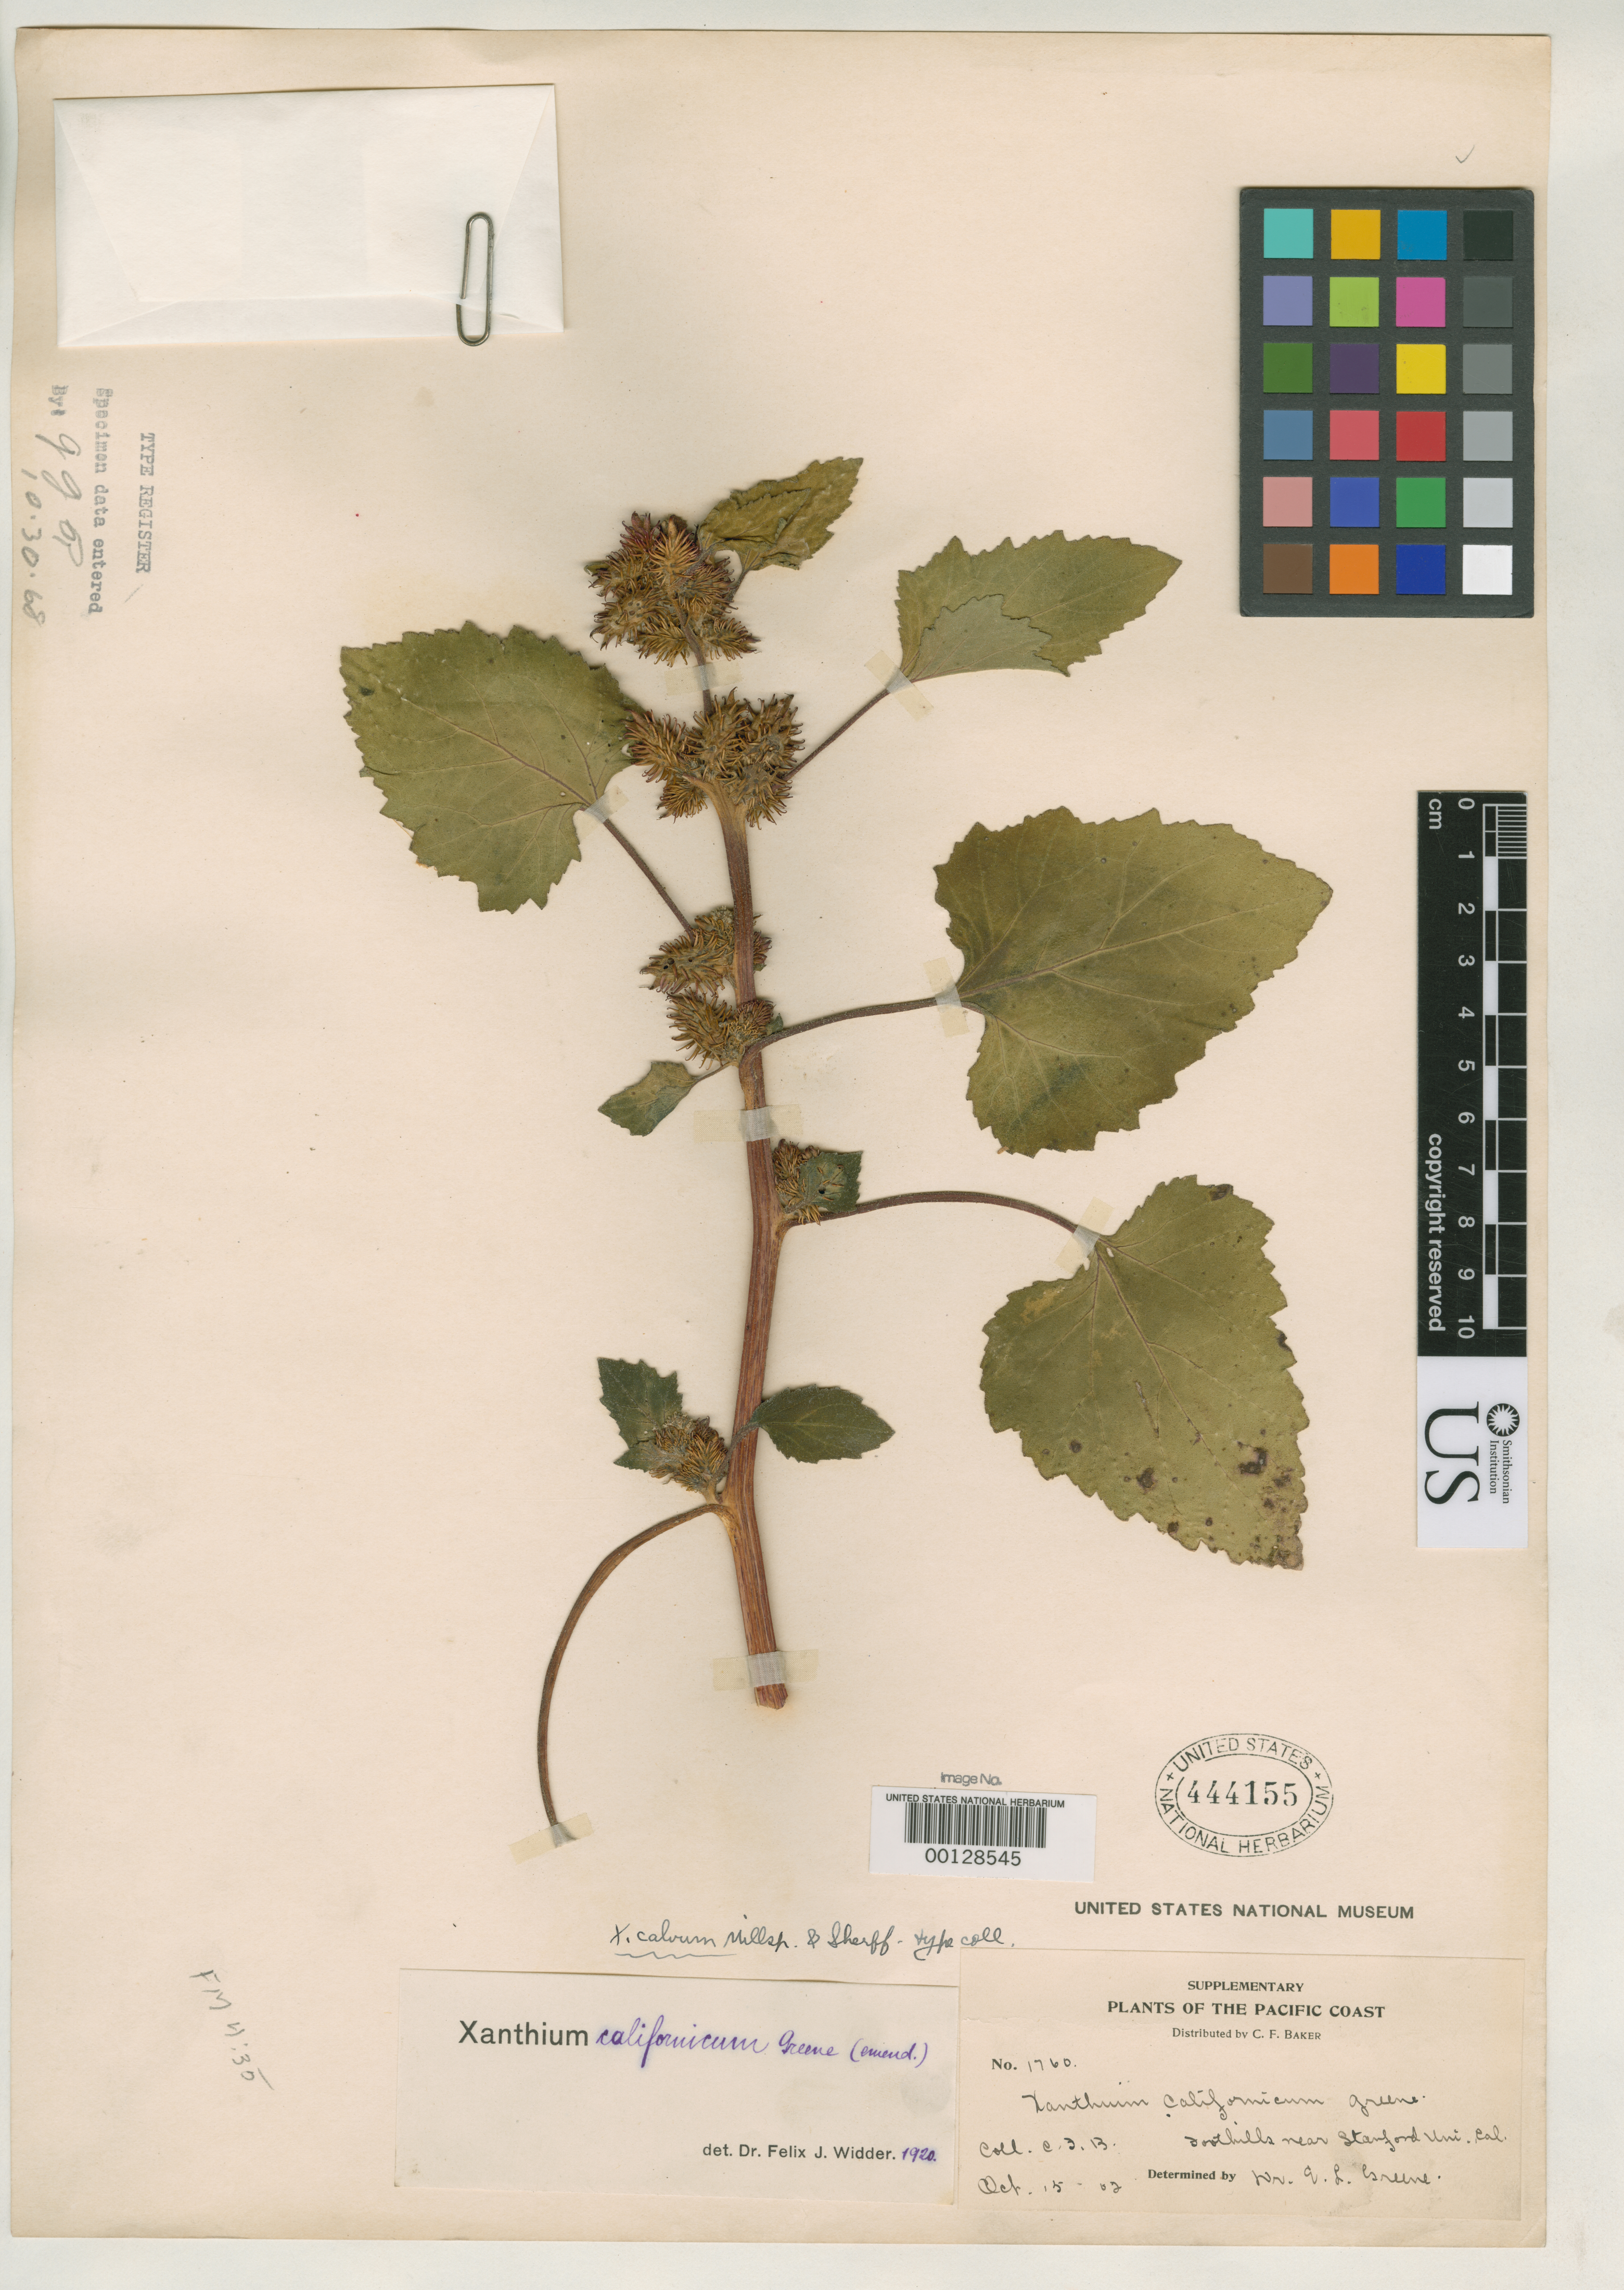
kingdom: Plantae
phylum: Tracheophyta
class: Magnoliopsida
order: Asterales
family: Asteraceae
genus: Xanthium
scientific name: Xanthium calvum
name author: Millsp. & Sherff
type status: Isotype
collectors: C. F. Baker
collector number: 1760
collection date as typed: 15 Oct 1902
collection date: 1902-10-15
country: United States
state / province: California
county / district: Santa Clara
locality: Stanford.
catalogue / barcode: US 444155